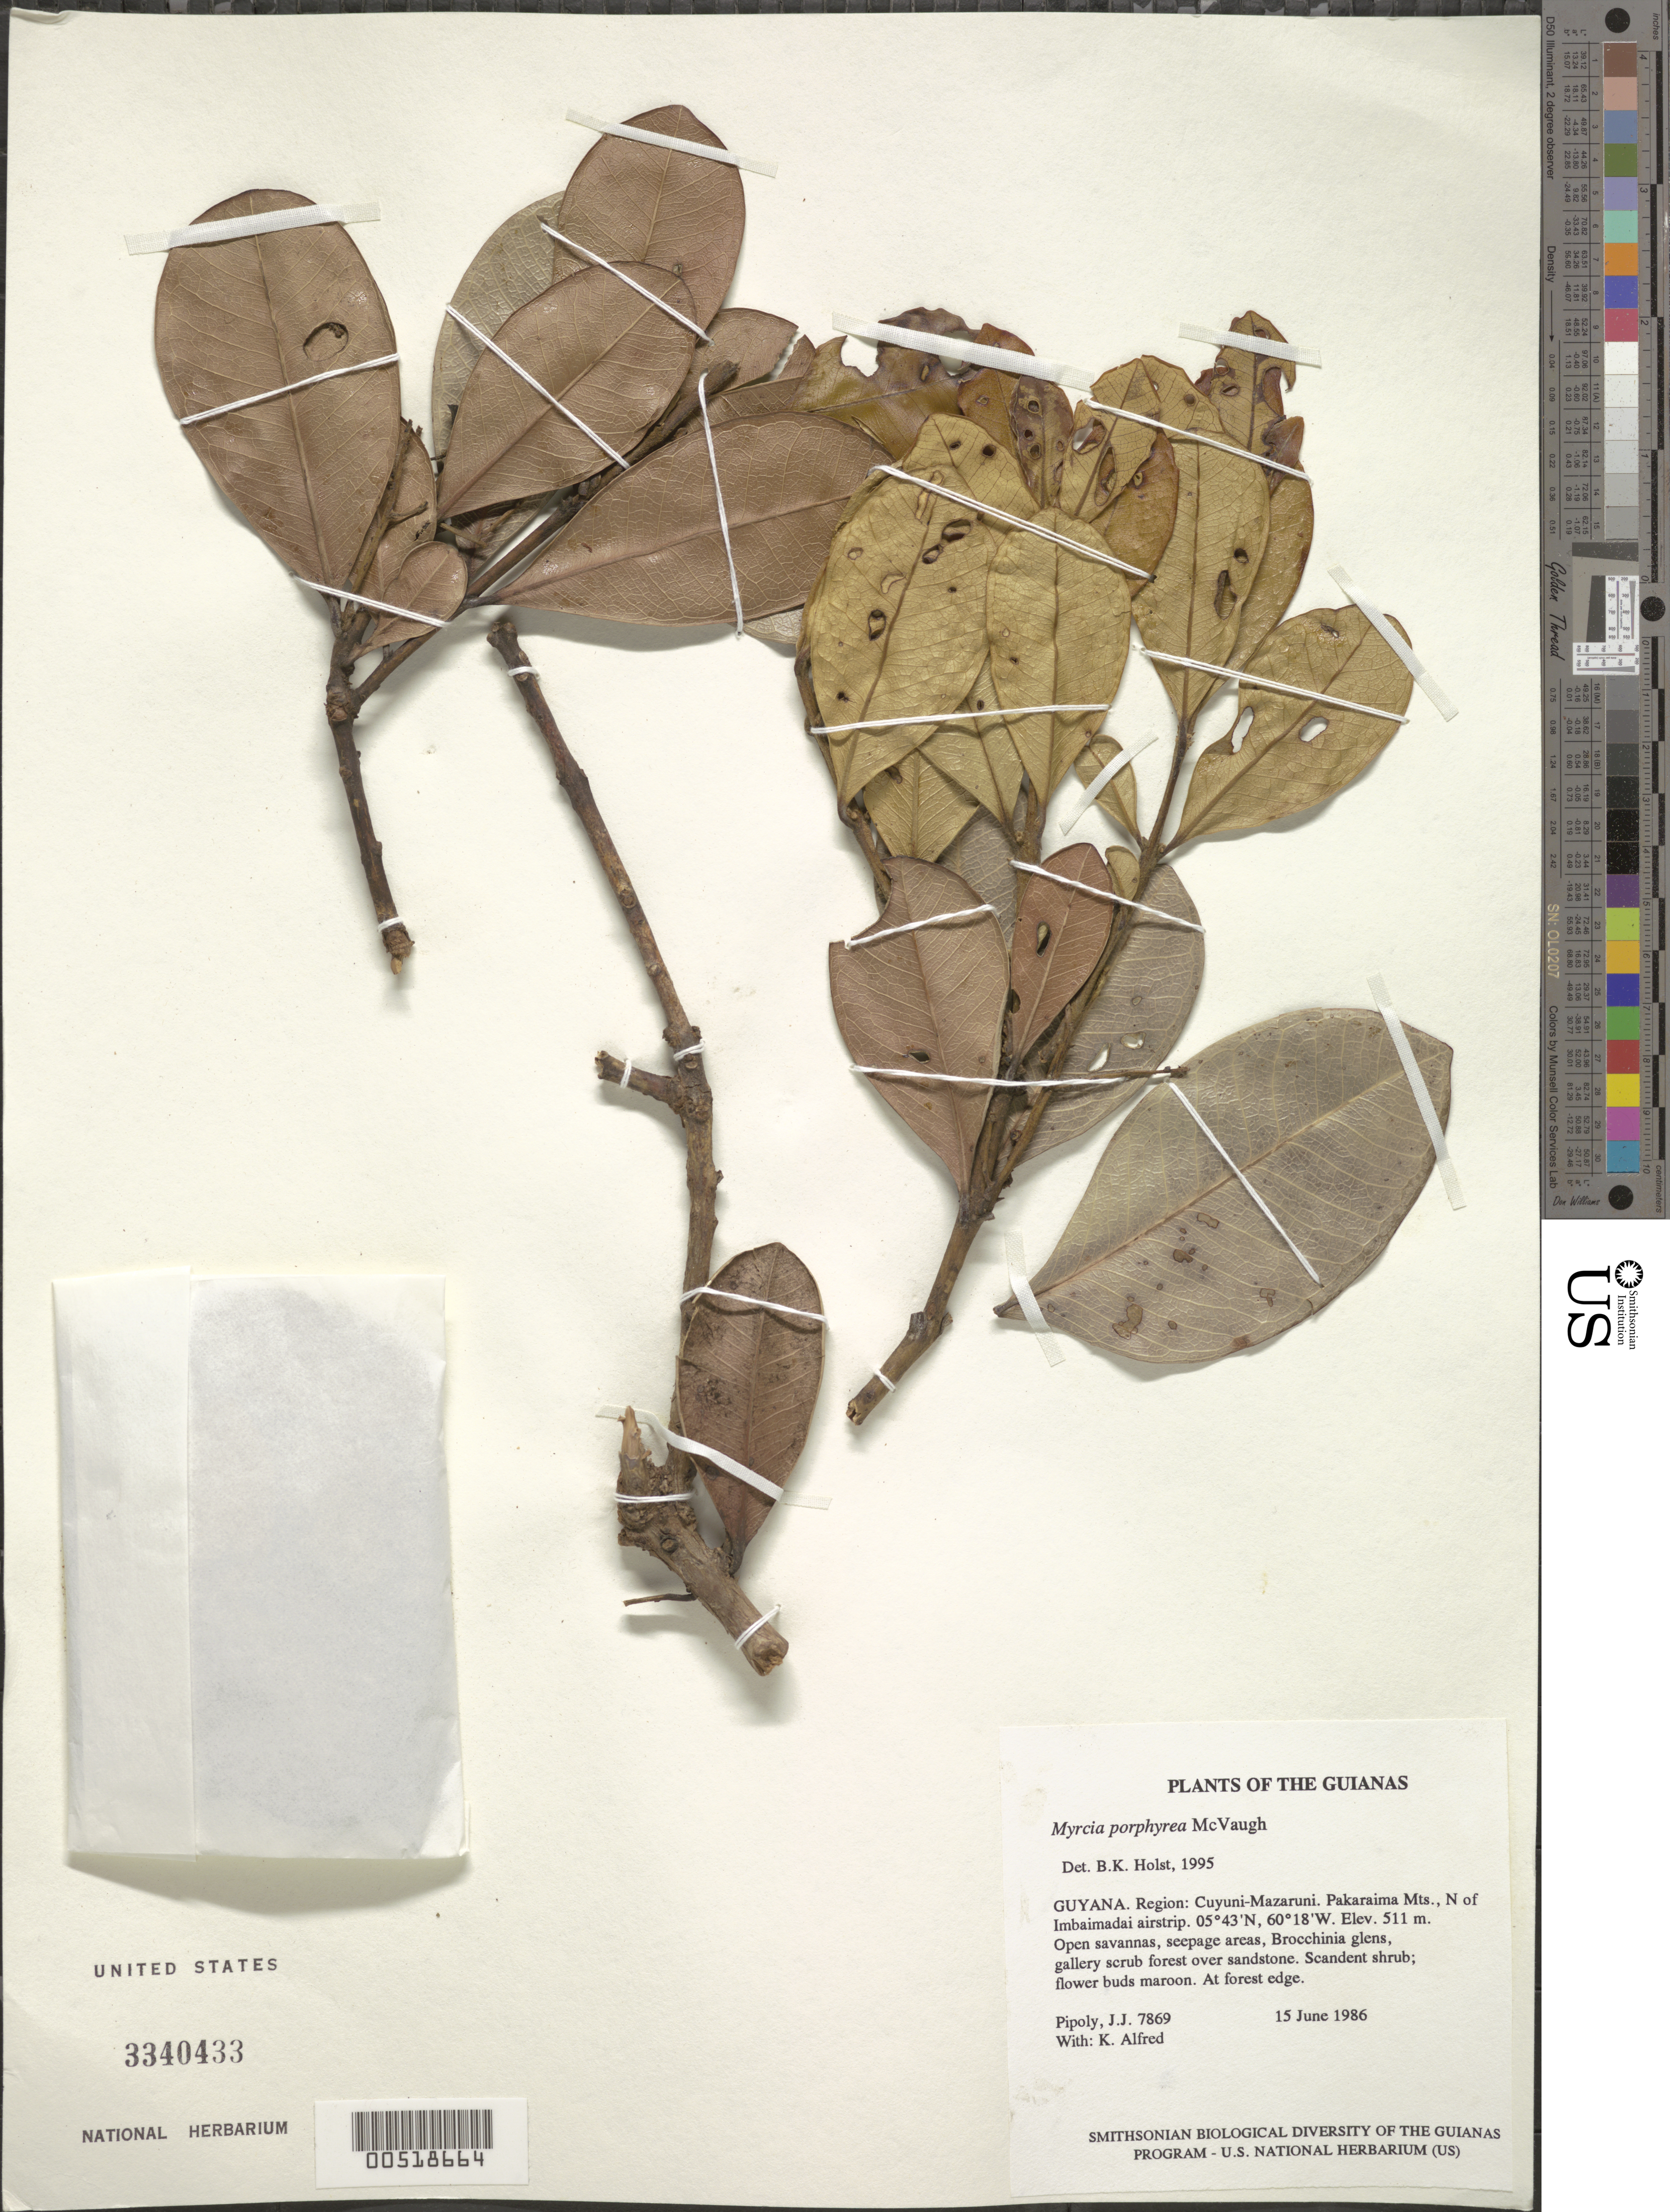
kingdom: Plantae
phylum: Tracheophyta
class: Magnoliopsida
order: Myrtales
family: Myrtaceae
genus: Myrcia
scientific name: Myrcia porphyrea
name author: McVaugh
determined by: Holst, Bruce K.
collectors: J. J. Pipoly & K. Alfred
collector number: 7869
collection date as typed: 15 June 1986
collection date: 1986-06-15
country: Guyana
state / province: Cuyuni-Mazaruni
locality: Pakaraima Mts., N of Imbaimadai airstrip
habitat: Open savannas, seepage areas, Brocchinia glens, gallery scrub forest over sandstone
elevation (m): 511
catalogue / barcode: US 3340433